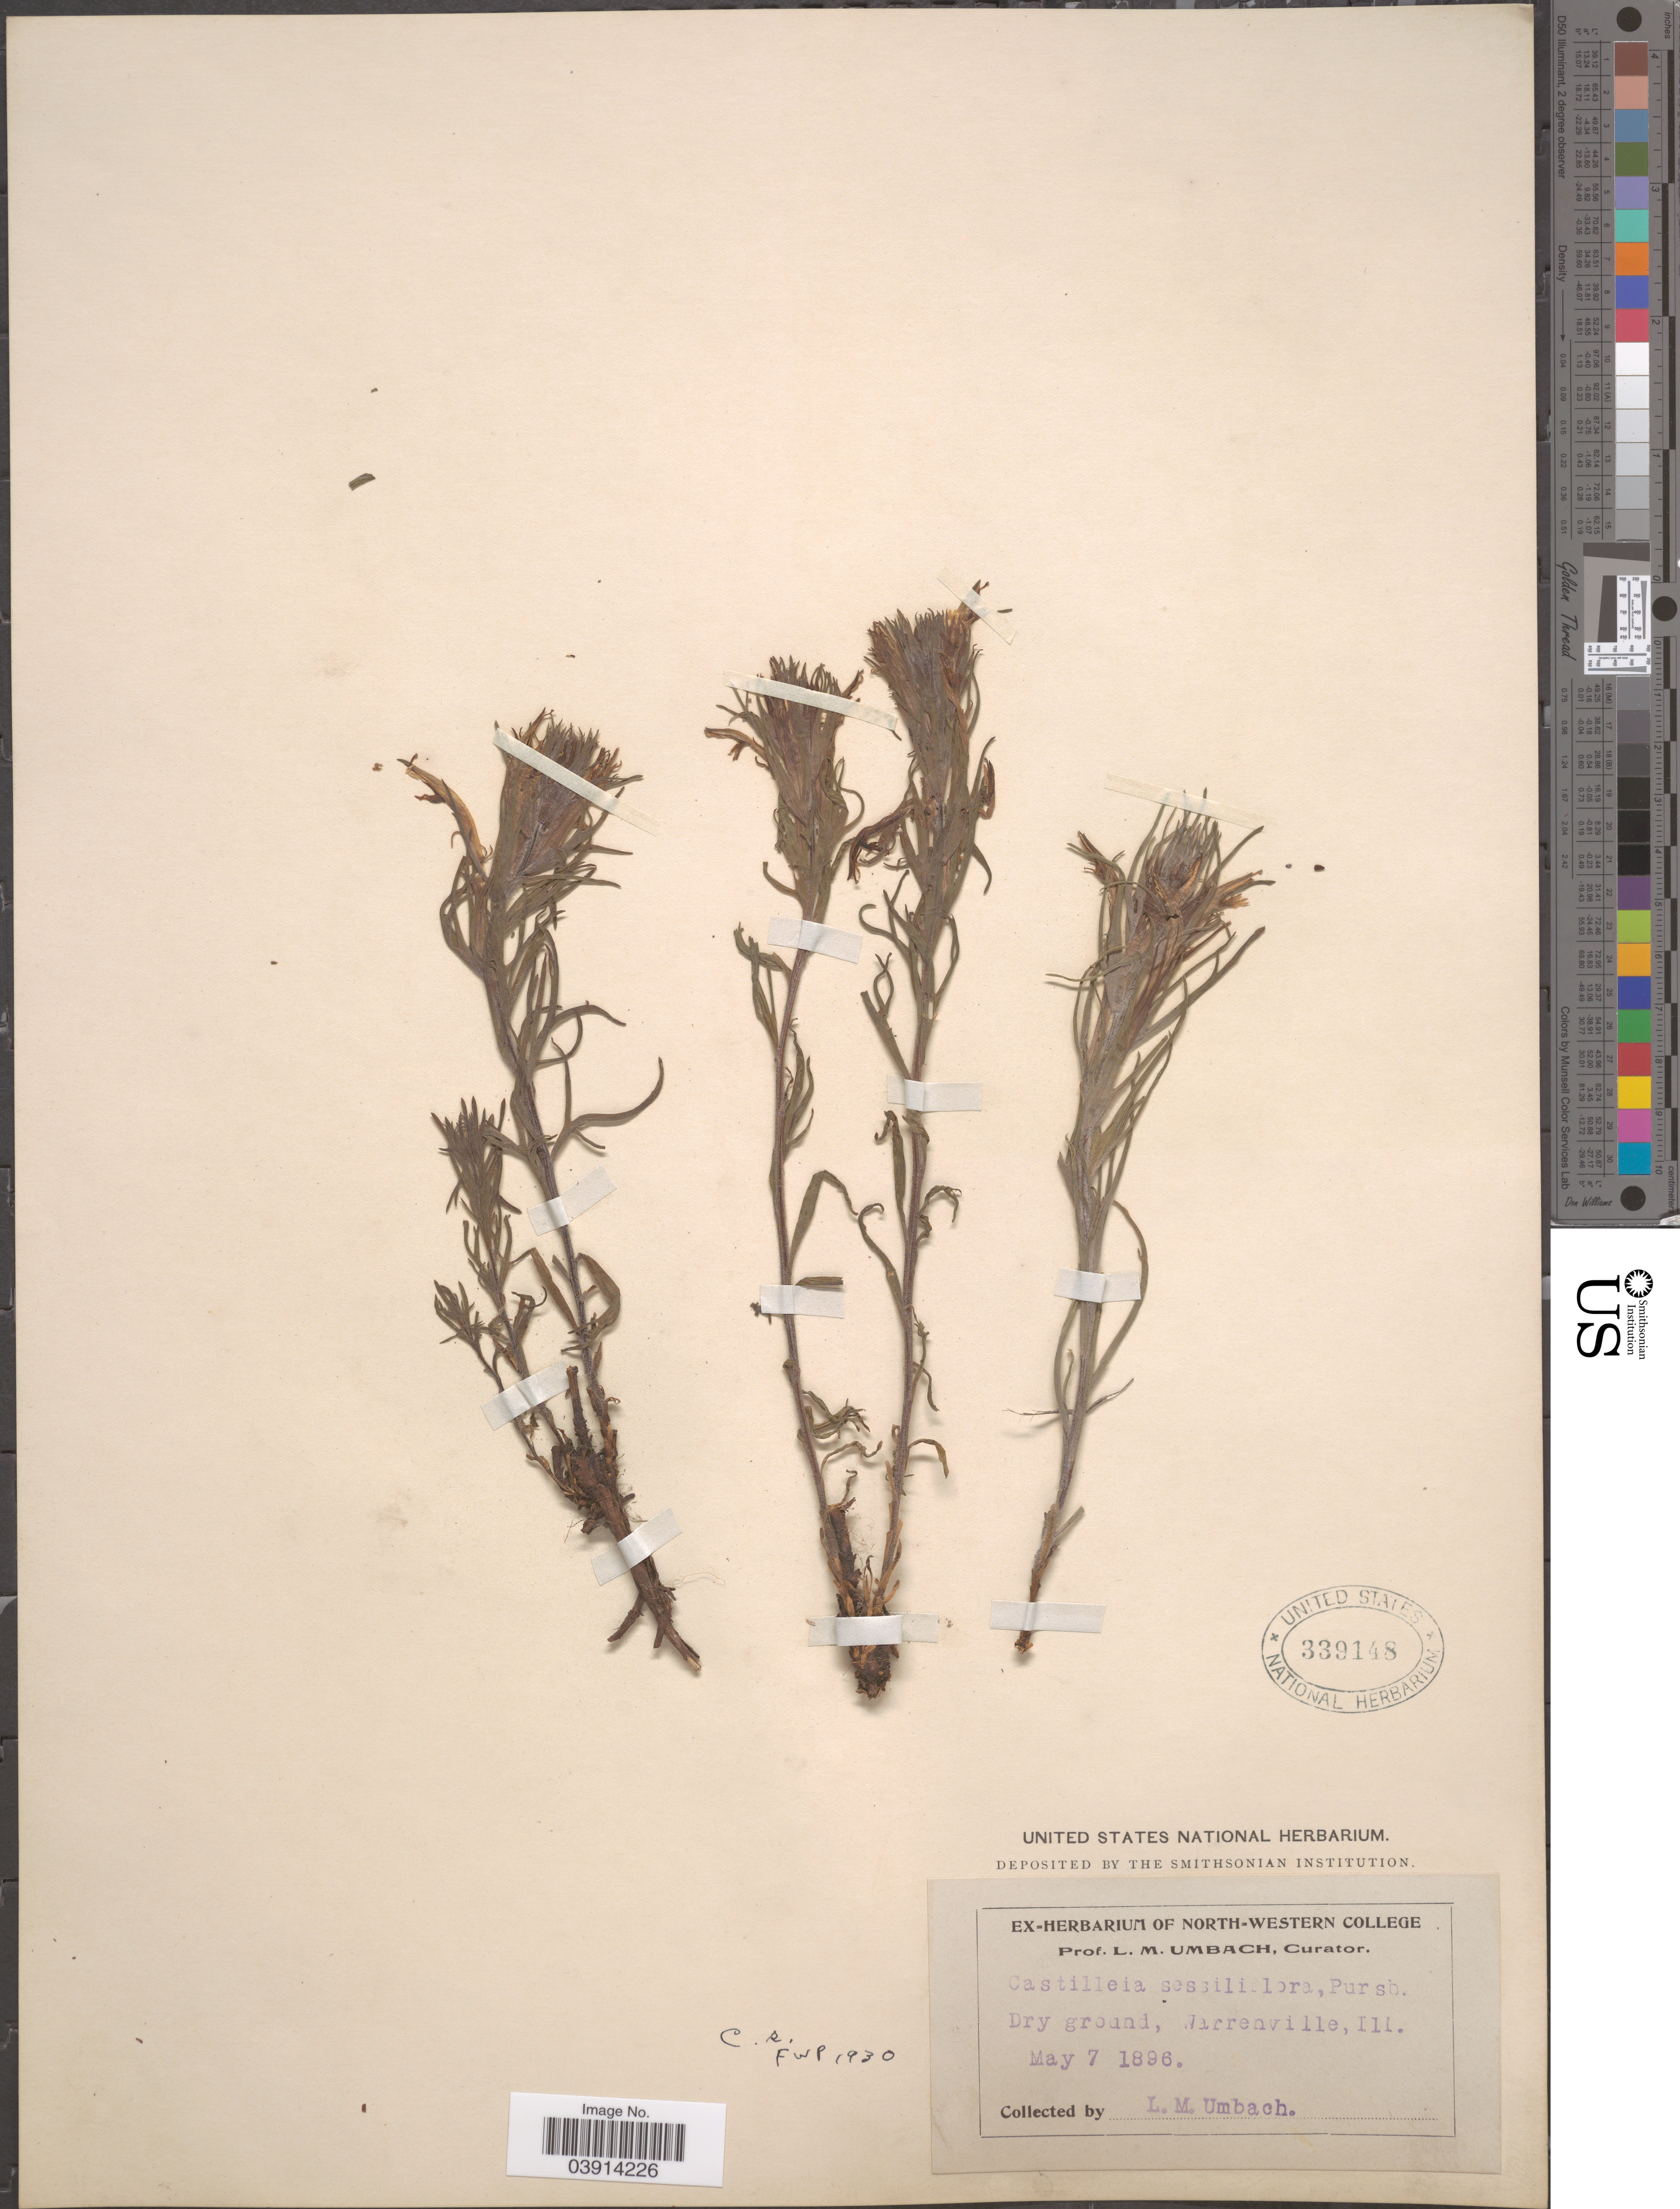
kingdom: Plantae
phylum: Tracheophyta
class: Magnoliopsida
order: Lamiales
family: Orobanchaceae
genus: Castilleja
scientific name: Castilleja sessiliflora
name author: Pursh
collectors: L. M. Umbach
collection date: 1896-05-07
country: United States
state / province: Illinois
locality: Warrenville.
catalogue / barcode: US 339148